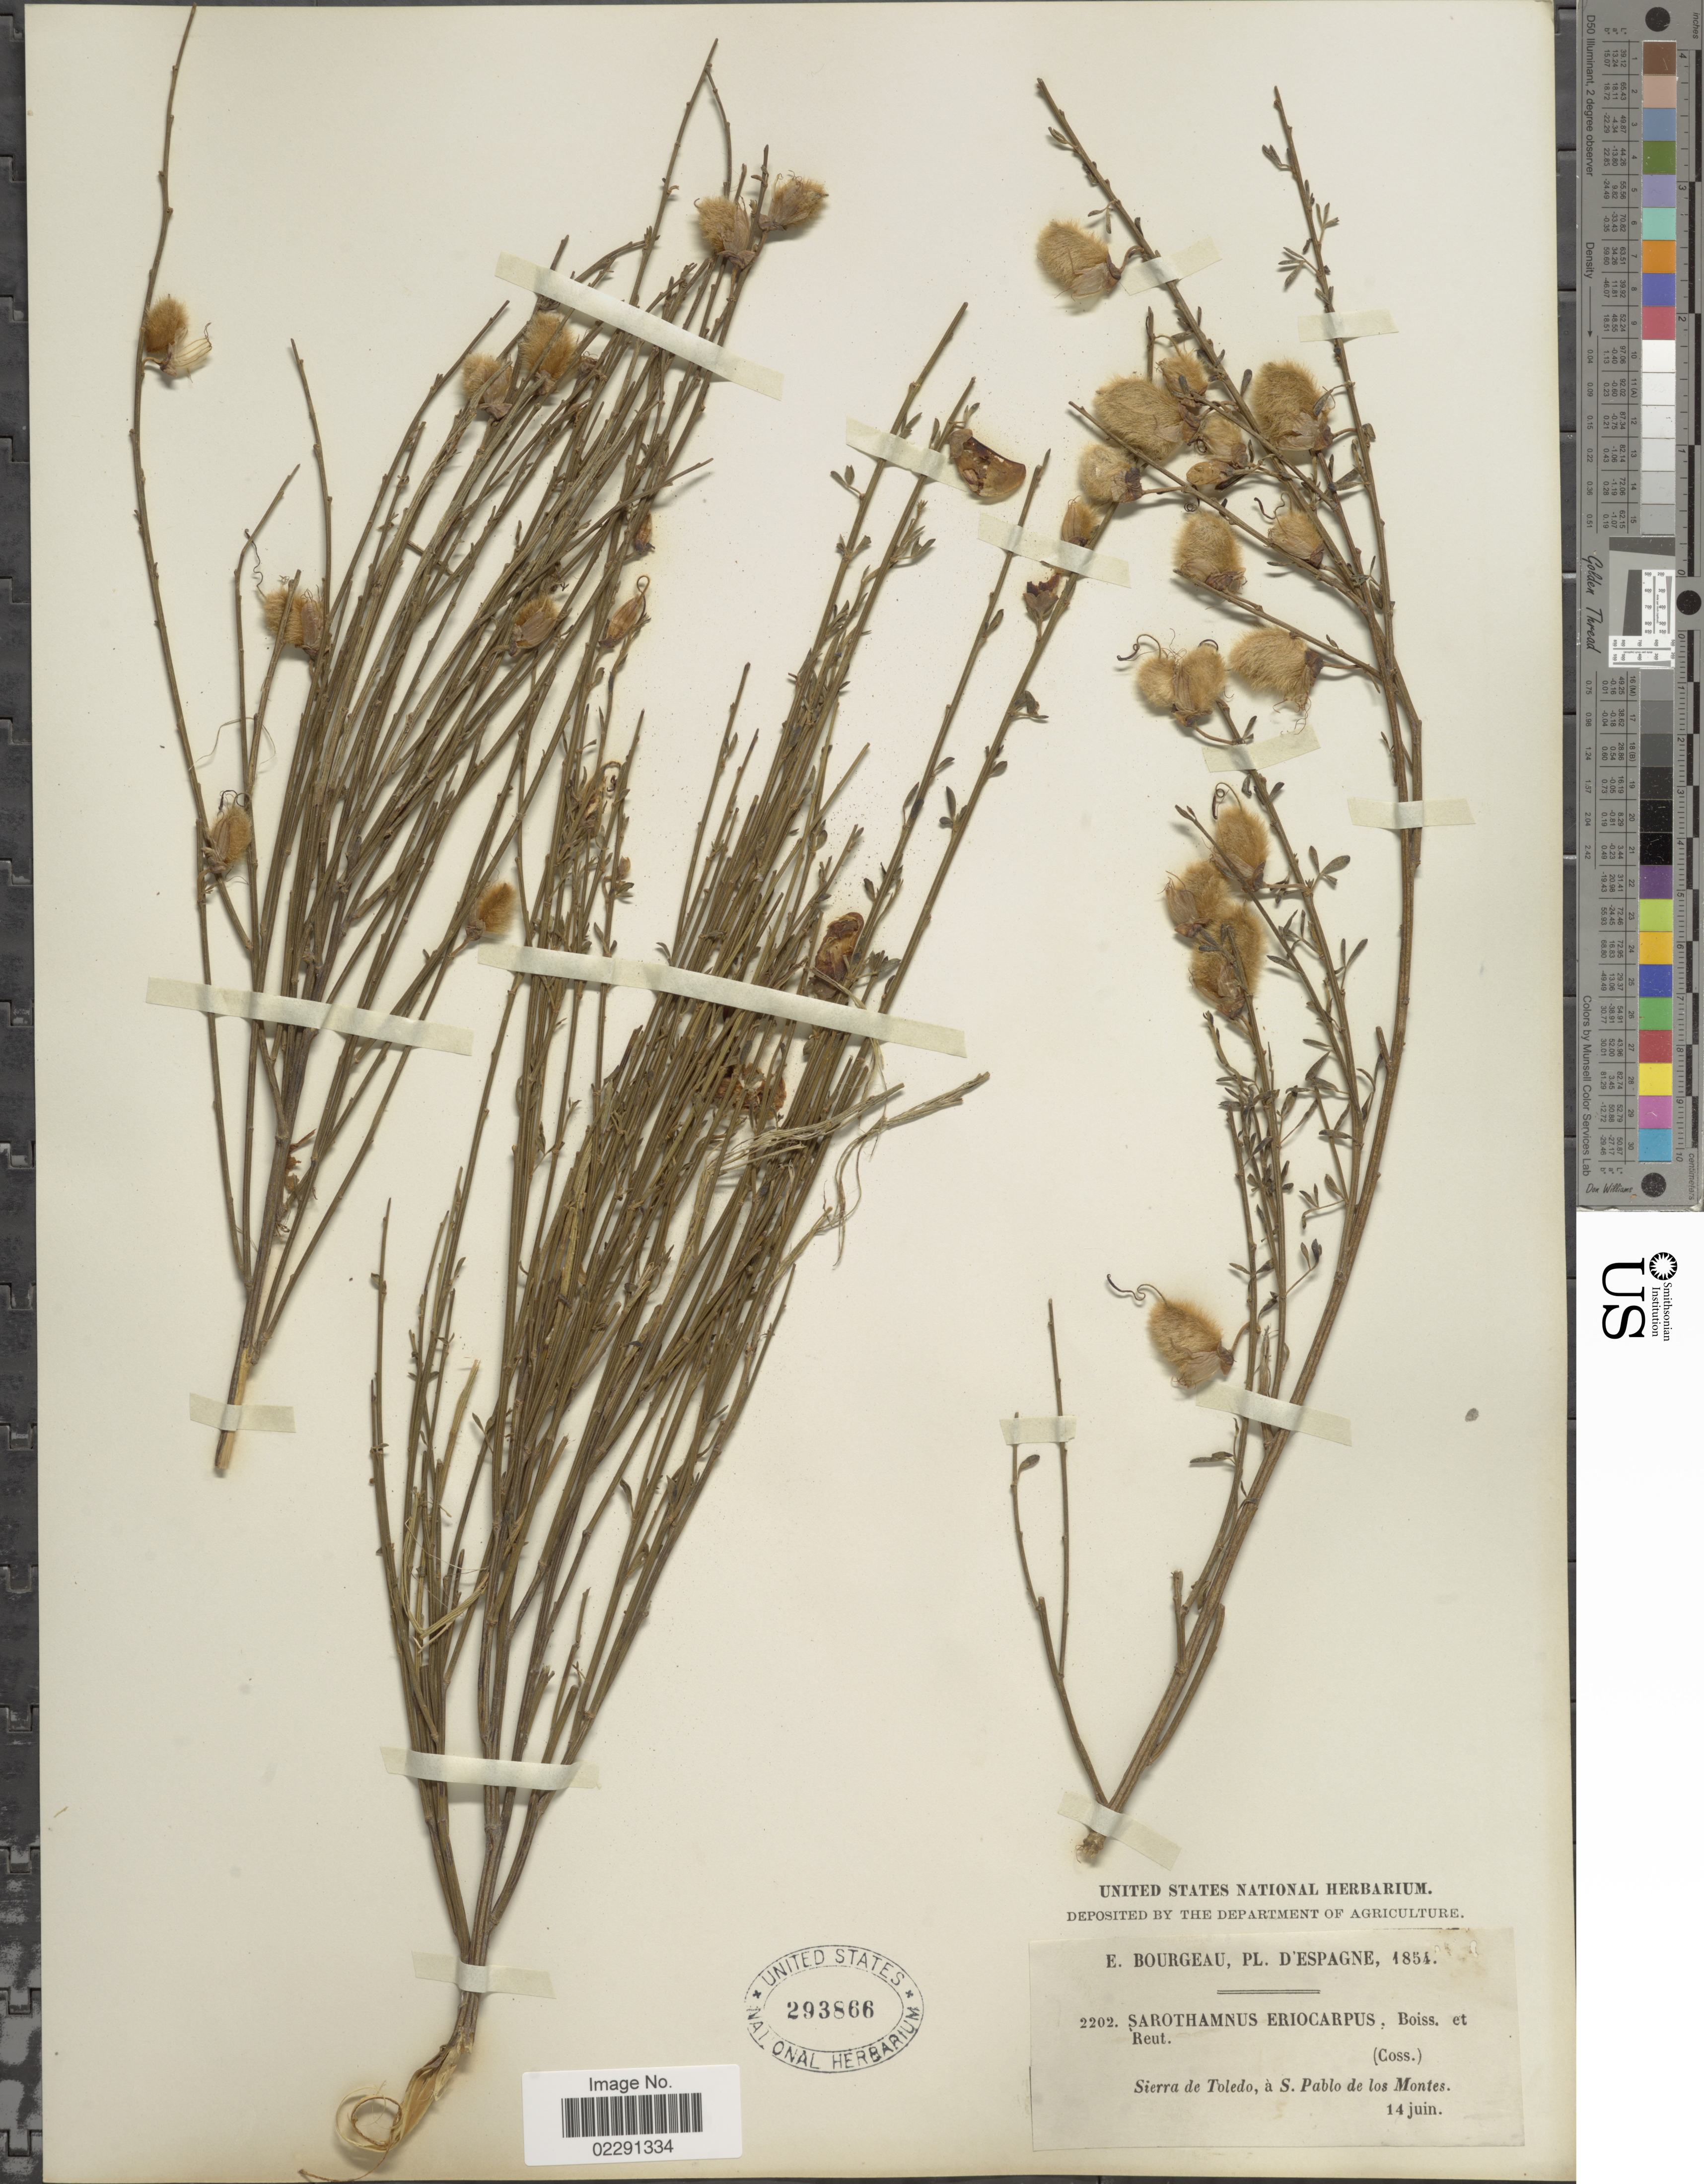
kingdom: Plantae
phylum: Tracheophyta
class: Magnoliopsida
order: Fabales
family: Fabaceae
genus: Cytisus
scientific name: Cytisus striatus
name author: (Hill) Rothm.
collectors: E. Bourgeau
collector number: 2202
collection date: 1854-06-14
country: Spain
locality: D'Espagne, Sierra de Toledo, a S. Pablo de los Montes.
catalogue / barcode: US 293866